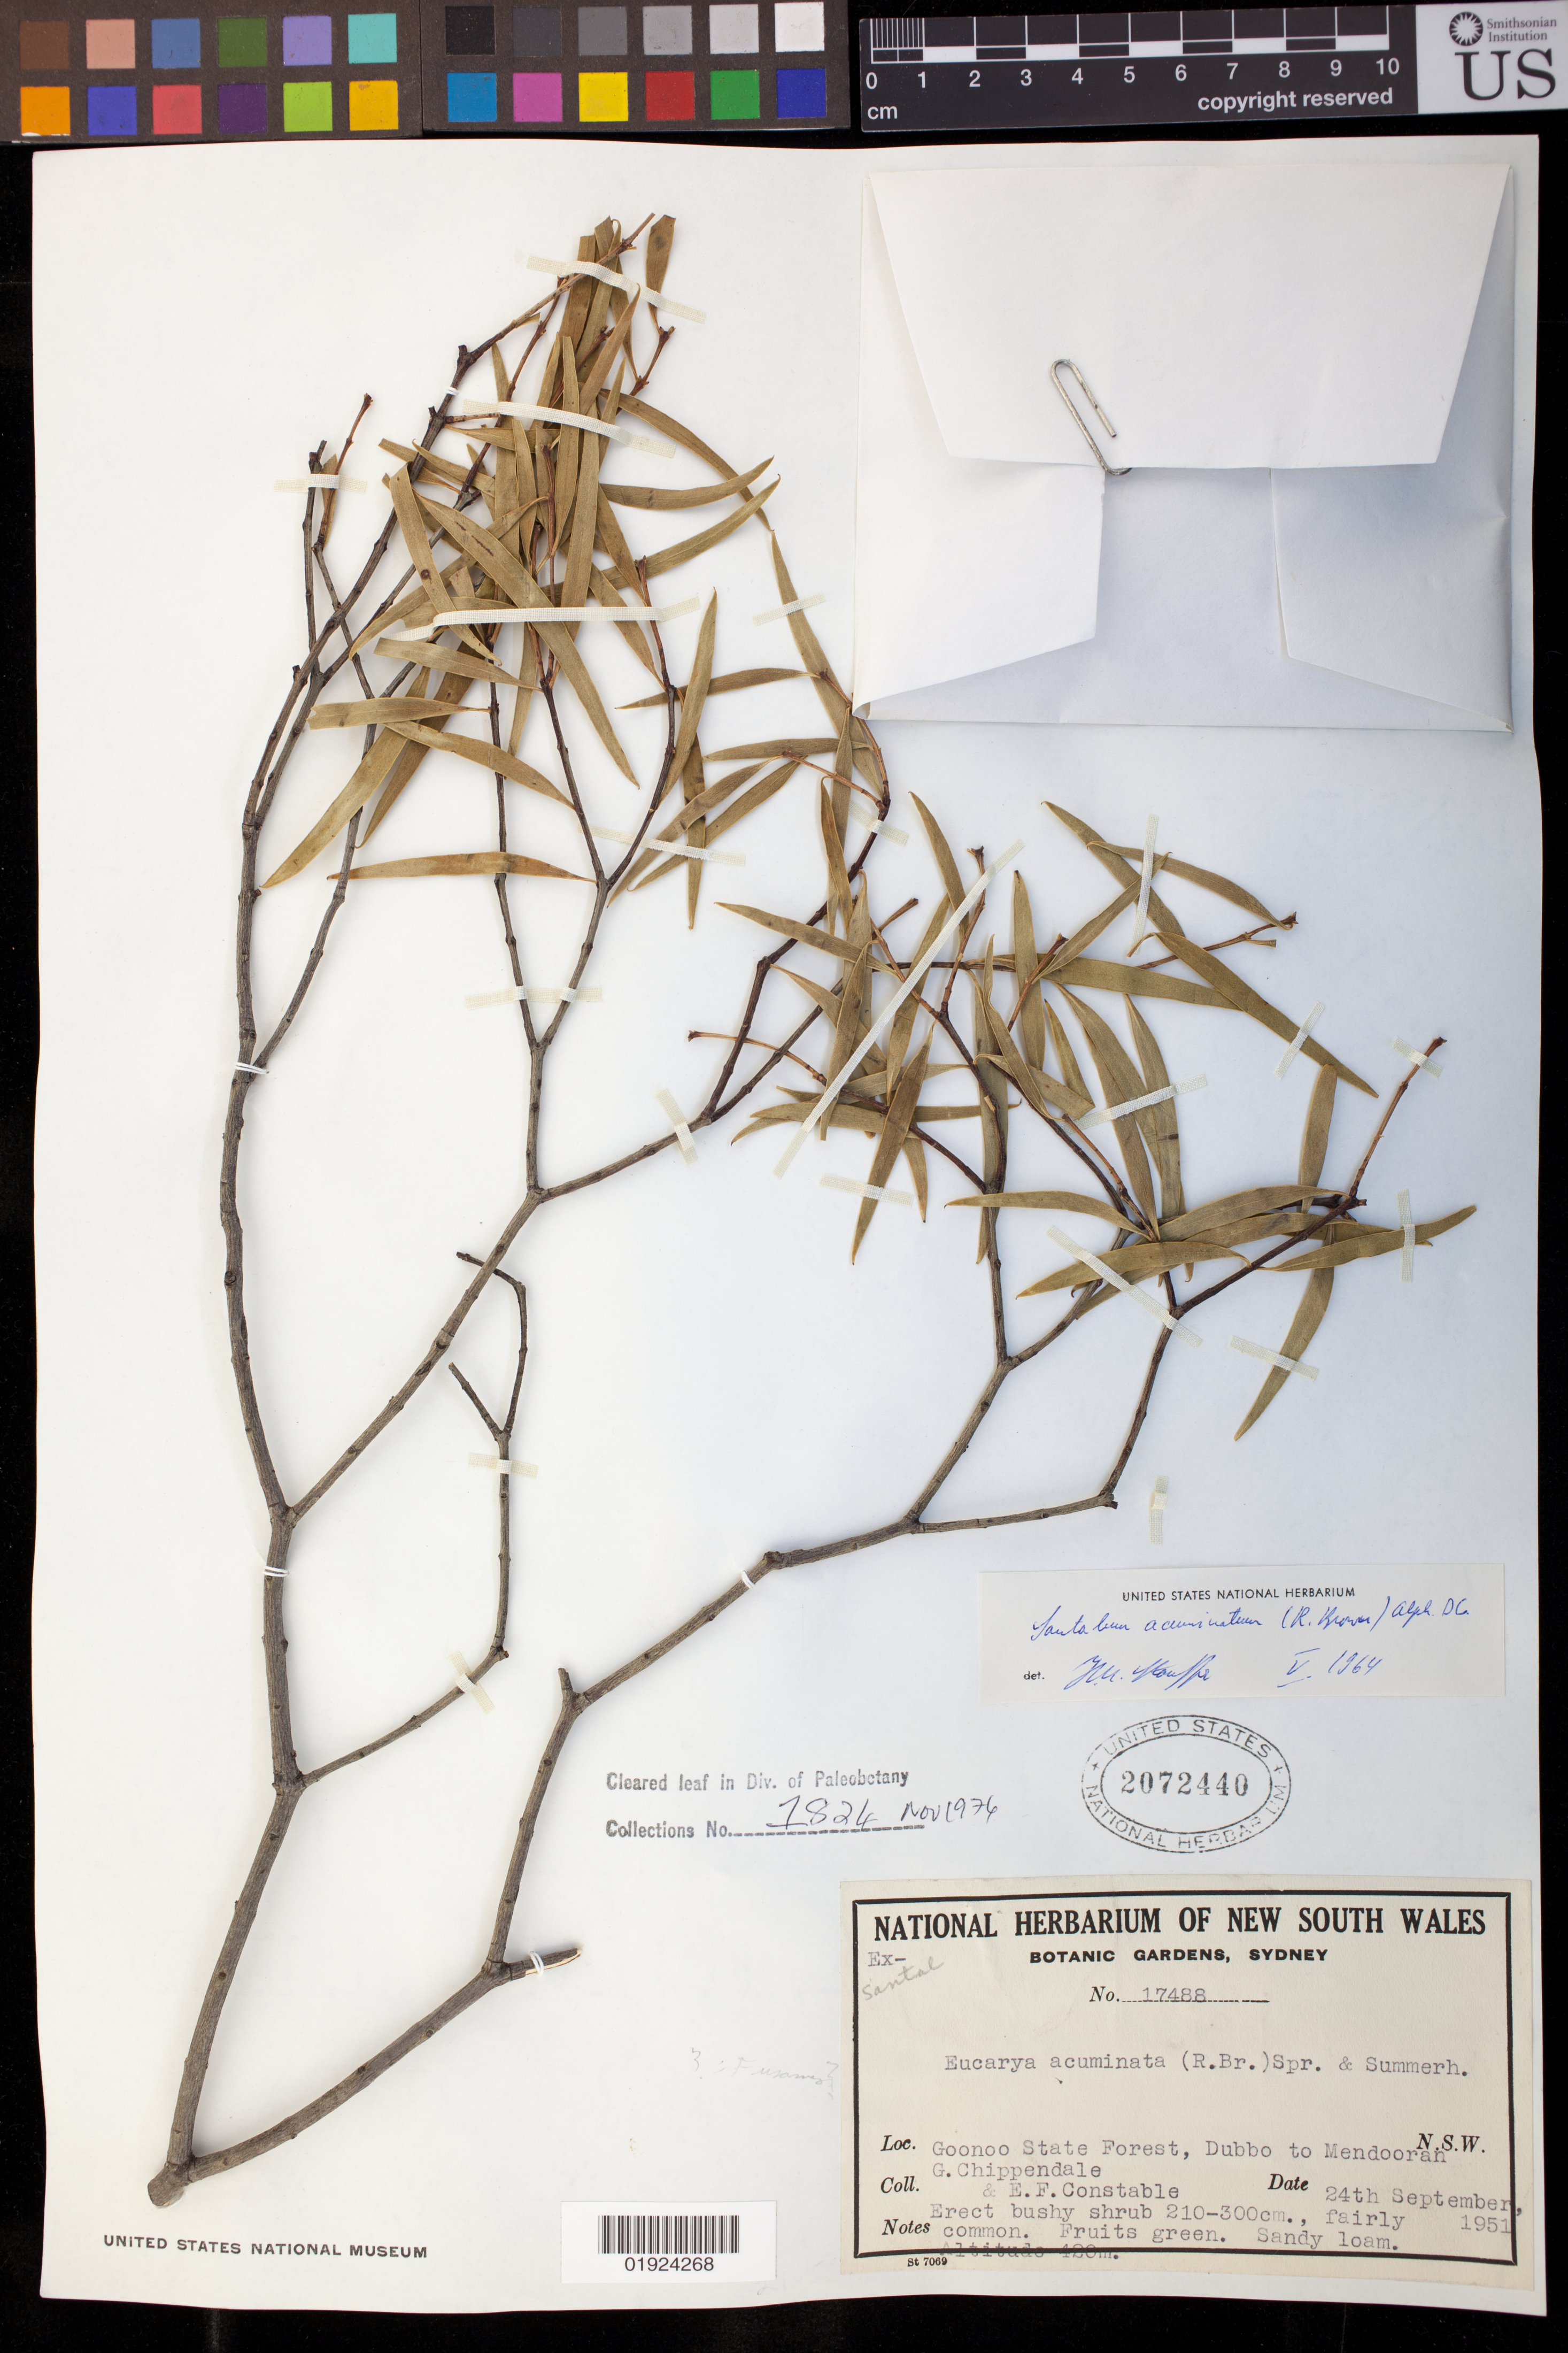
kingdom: Plantae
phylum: Tracheophyta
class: Magnoliopsida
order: Santalales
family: Santalaceae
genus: Santalum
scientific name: Santalum acuminatum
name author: (R. Br.) A. DC.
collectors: G. Chippendale & E. F. Constable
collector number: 17488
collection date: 1951-09-24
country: Australia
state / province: New South Wales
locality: Goonoo State Forest, Dubbo to Mendoorah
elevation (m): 100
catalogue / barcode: US 2072440